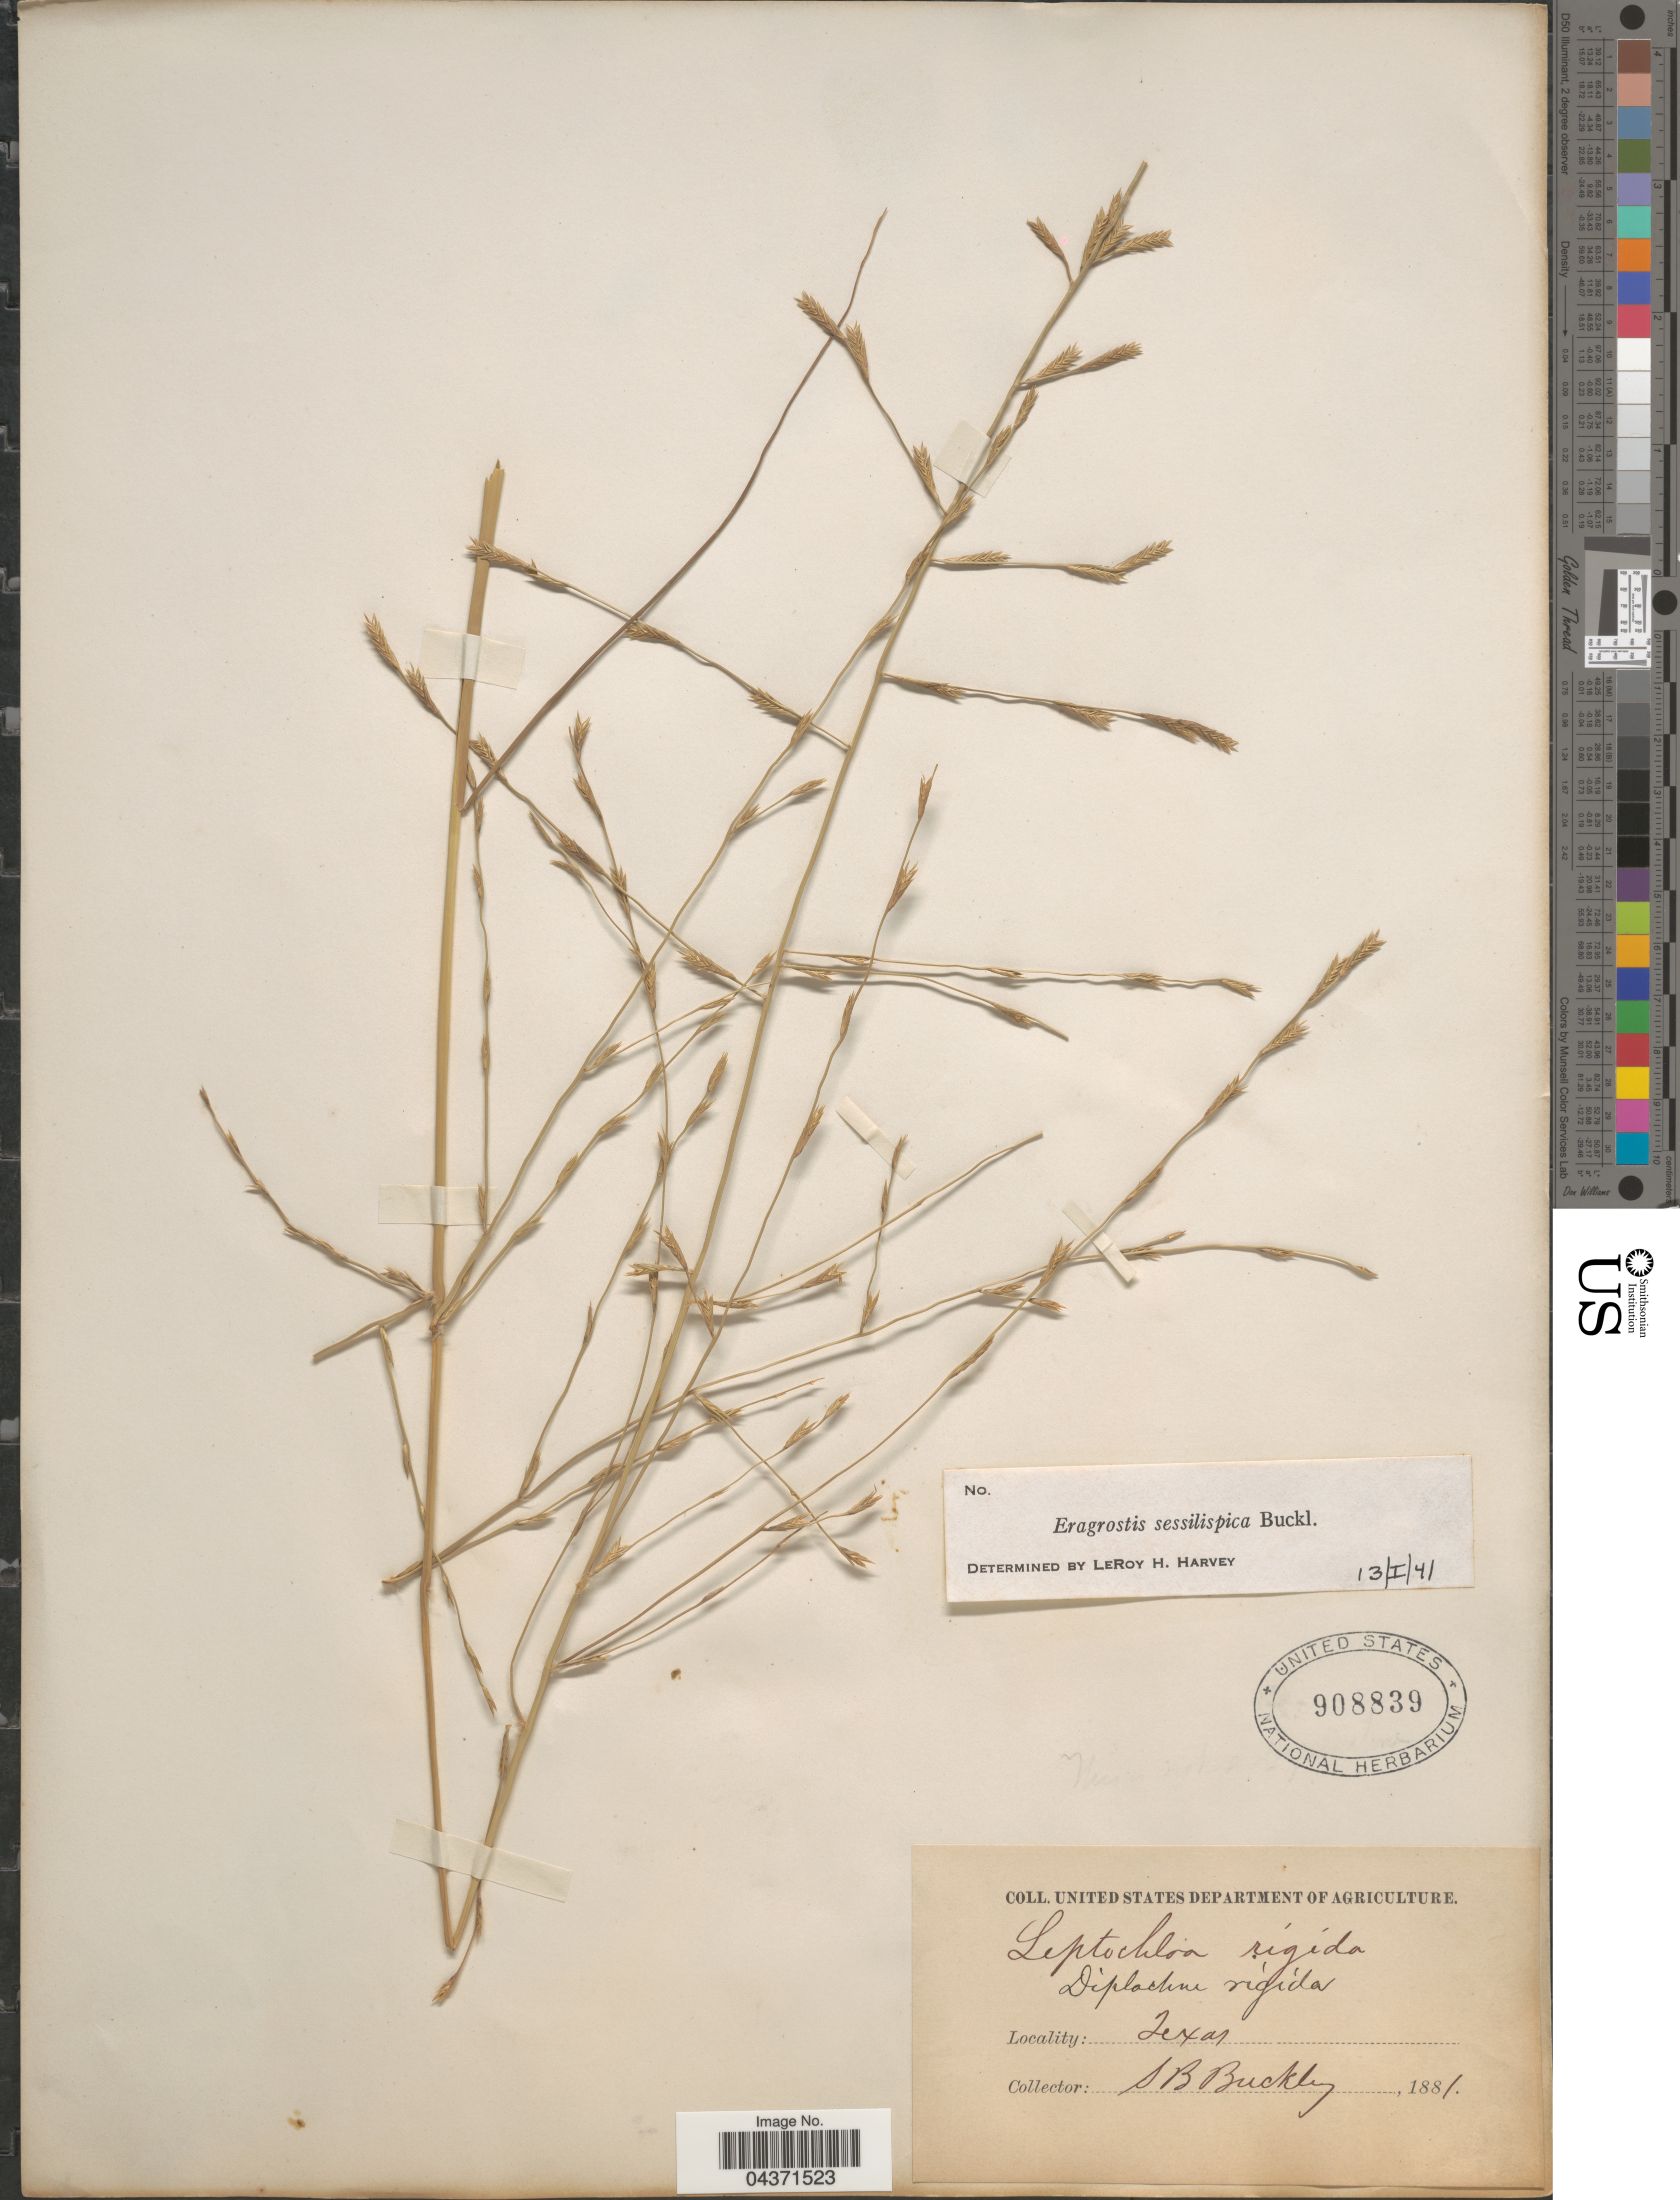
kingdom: Plantae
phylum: Tracheophyta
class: Liliopsida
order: Poales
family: Poaceae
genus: Eragrostis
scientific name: Eragrostis sessilispica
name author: Buckley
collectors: S. B. Buckley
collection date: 1881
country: United States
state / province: Texas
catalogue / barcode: US 908839